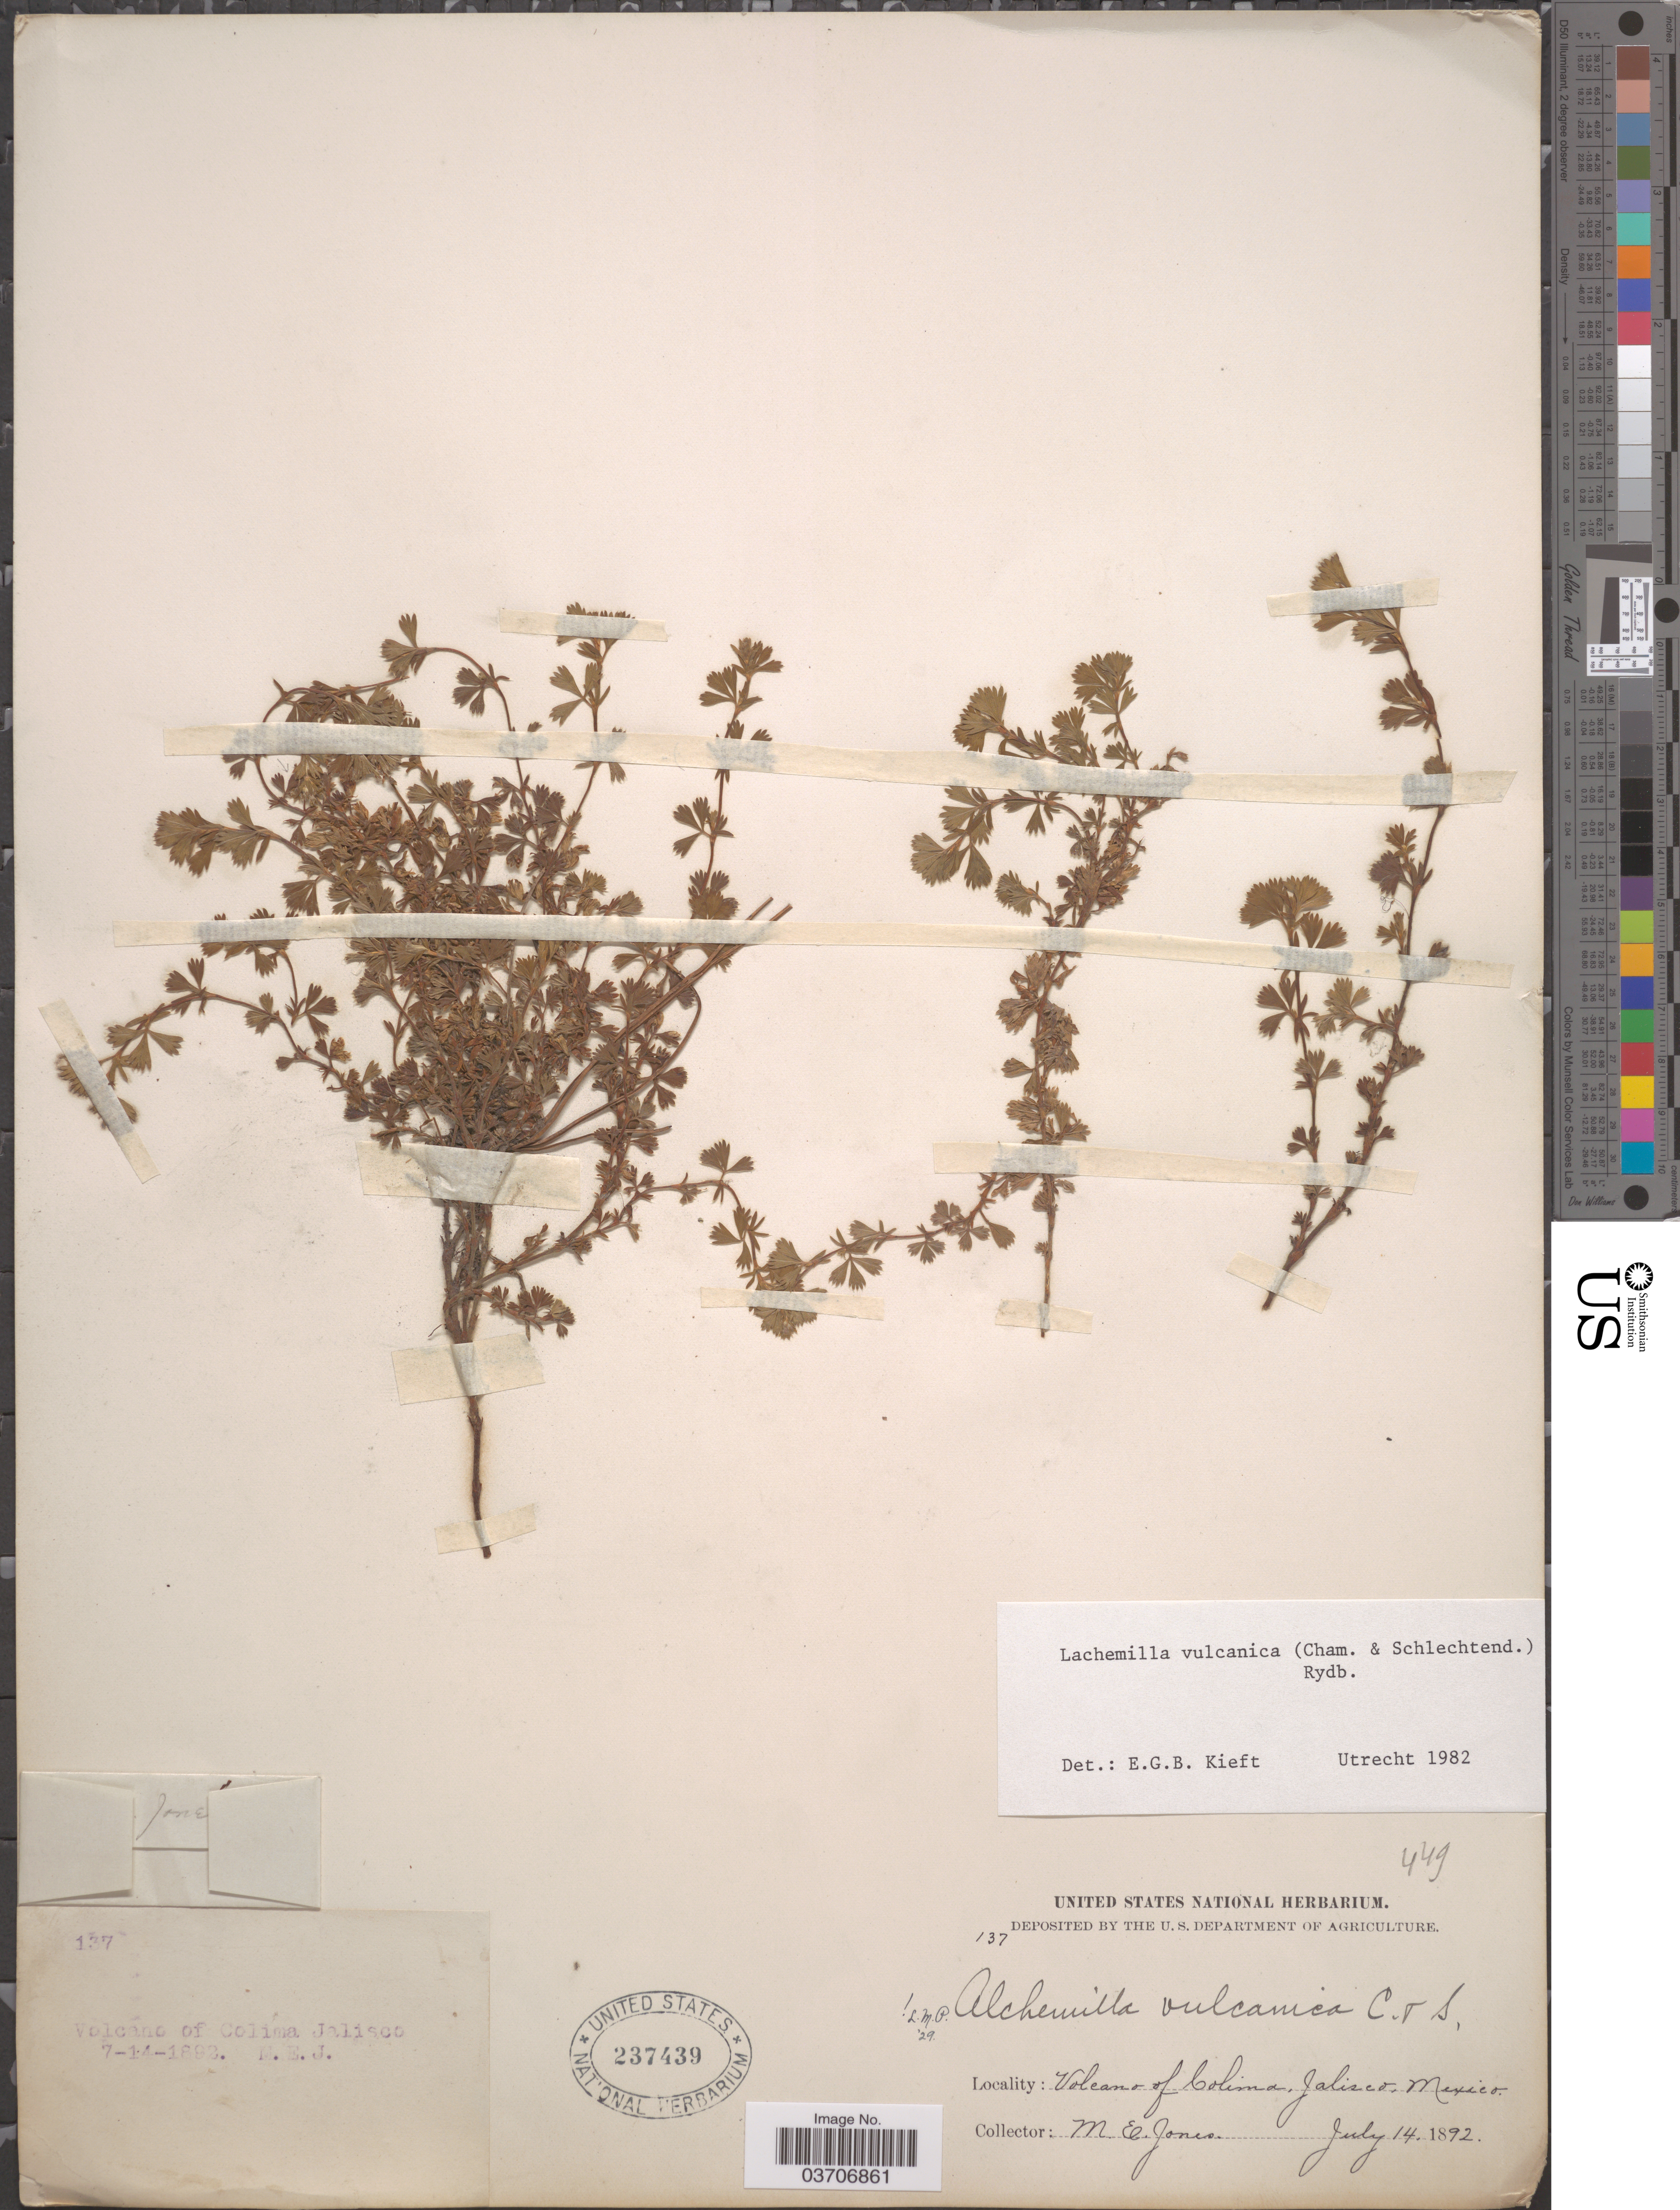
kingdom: Plantae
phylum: Tracheophyta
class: Magnoliopsida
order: Rosales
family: Rosaceae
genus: Lachemilla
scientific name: Lachemilla vulcanica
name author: (Cham. & Schltdl.) Rydb.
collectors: M. E. Jones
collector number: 137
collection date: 1892-07-14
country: Mexico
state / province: Jalisco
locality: Volcano of Colima.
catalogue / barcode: US 237439